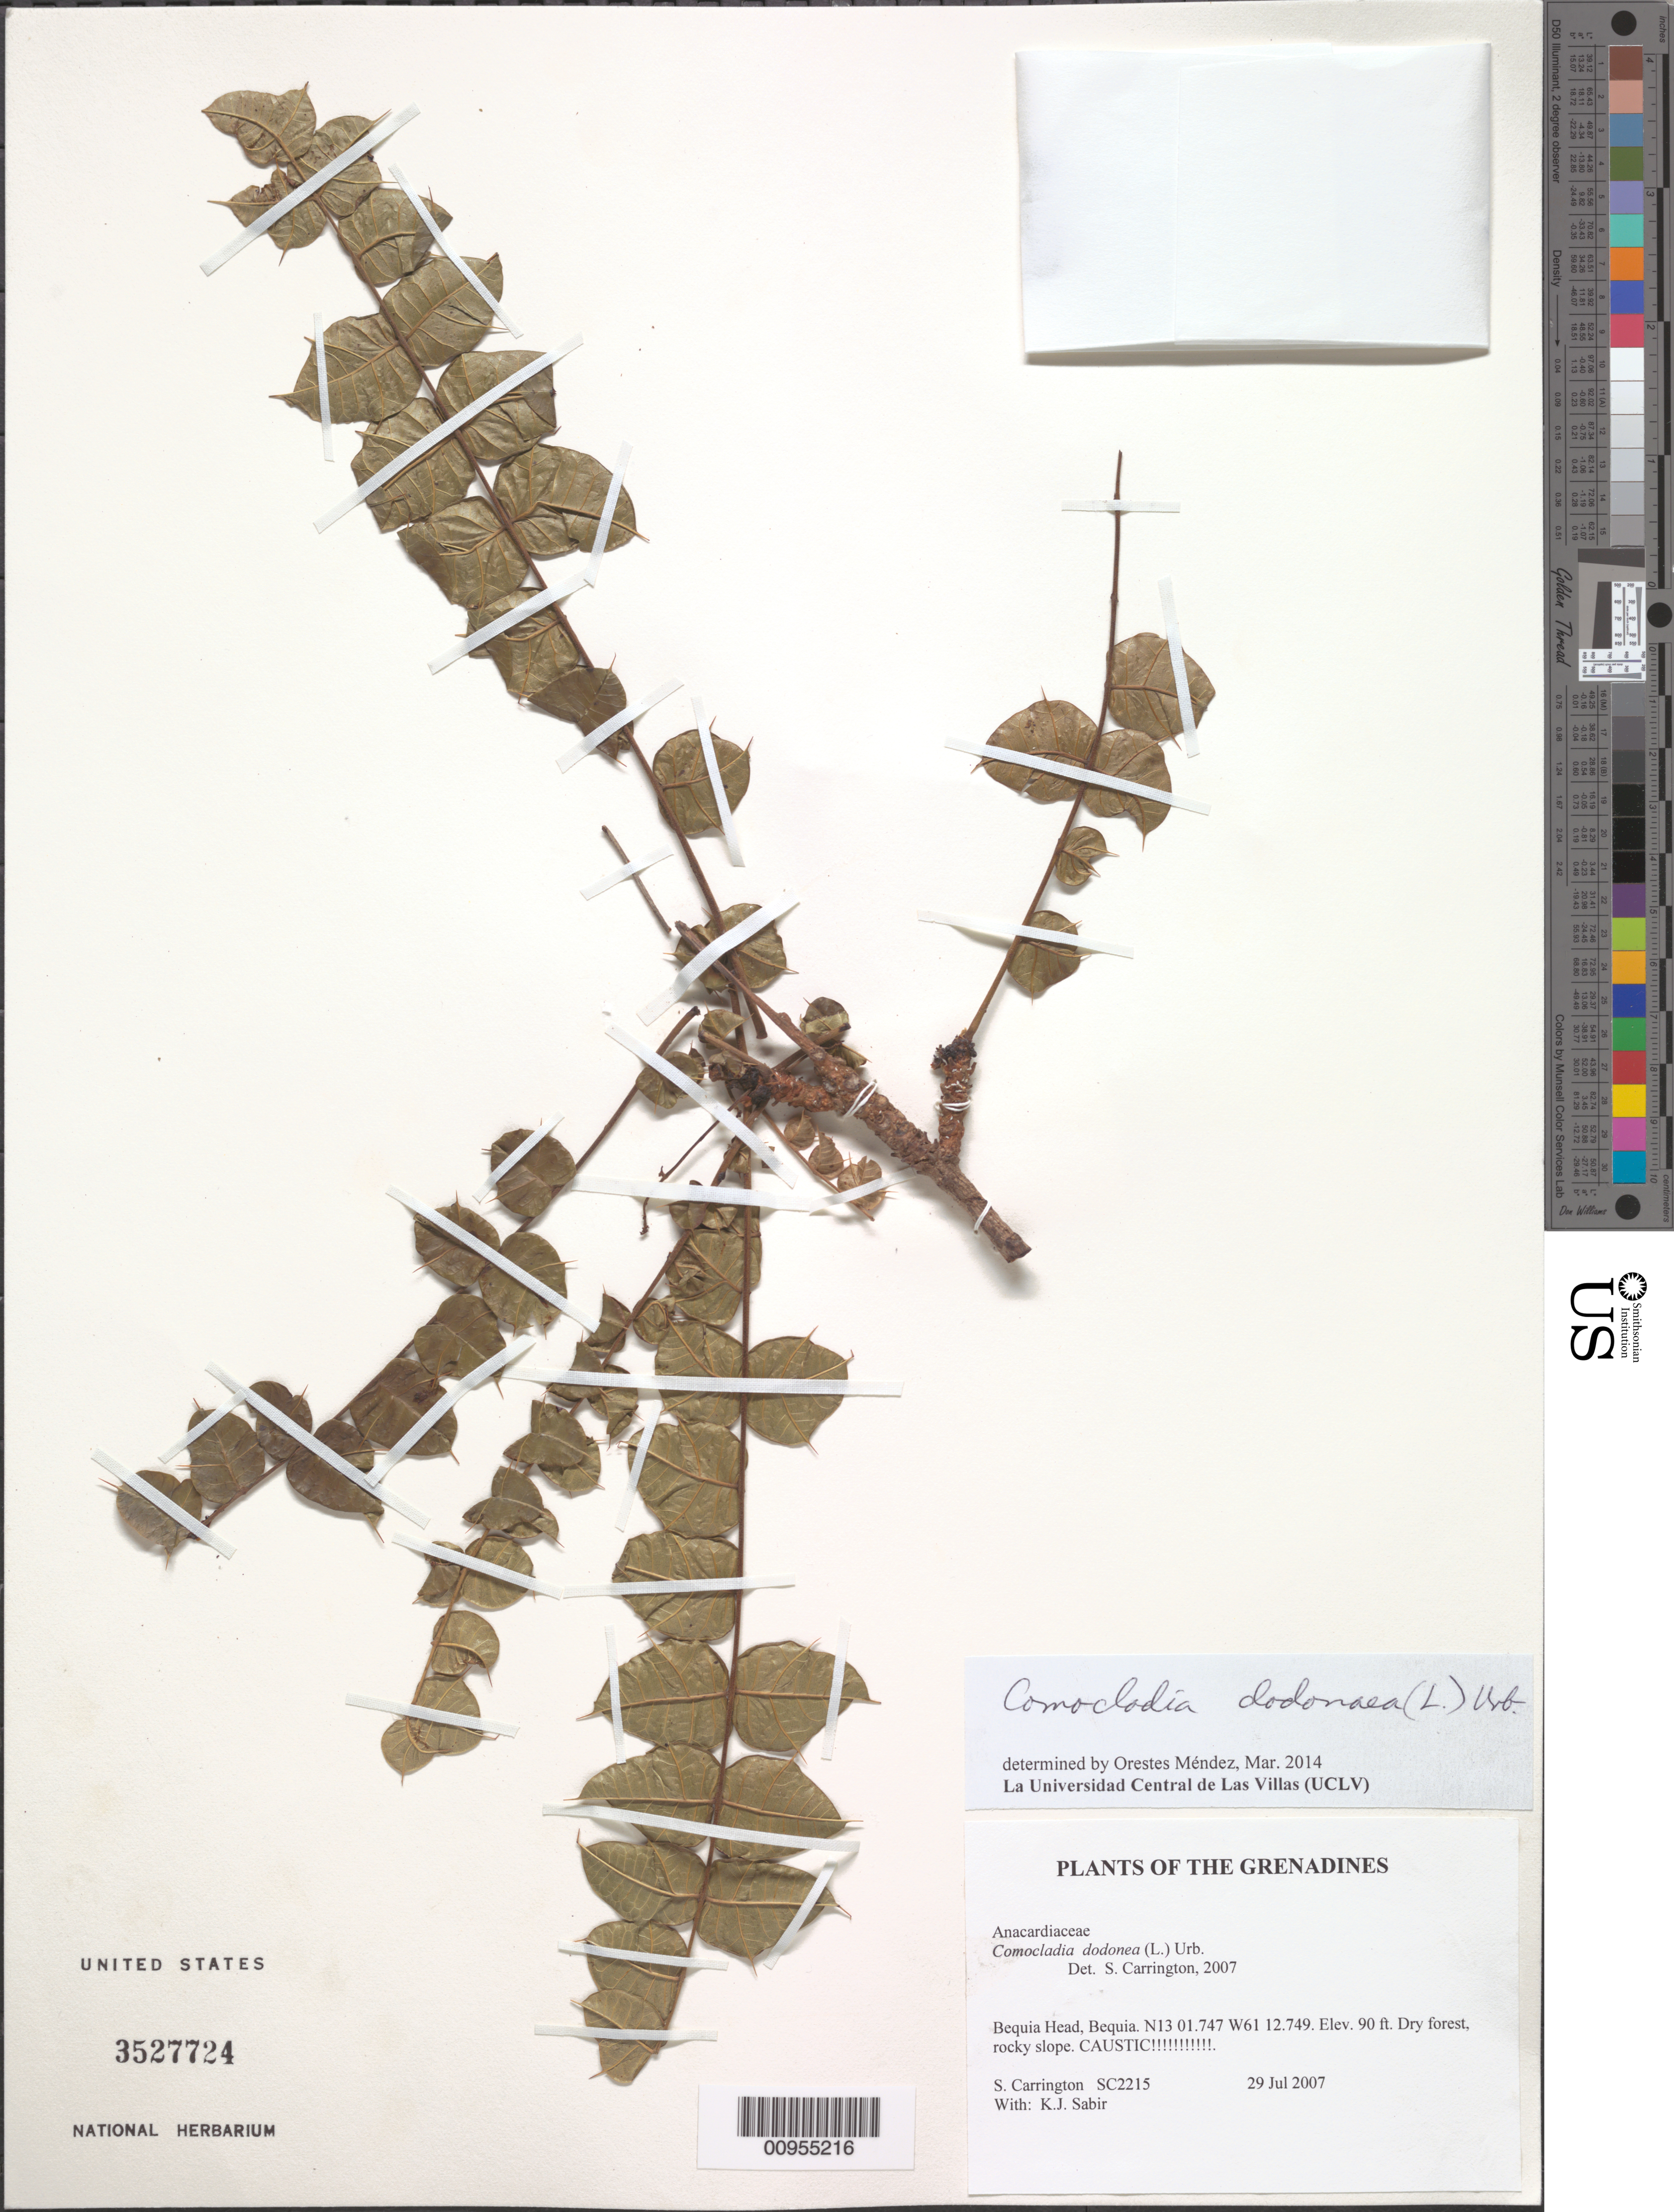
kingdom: Plantae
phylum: Tracheophyta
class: Magnoliopsida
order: Sapindales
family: Anacardiaceae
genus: Comocladia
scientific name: Comocladia dodonaea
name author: (L.) Urb.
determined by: Méndez, Orestes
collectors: C. M. S. Carrington & K. Sabir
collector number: SC 2215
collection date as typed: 29 Jul 2007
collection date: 2007-07-29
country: St. Vincent - Grenadines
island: Bequia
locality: Bequia Head, Bequia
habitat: dry forest, rocky slope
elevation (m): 27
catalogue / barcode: US 3527724